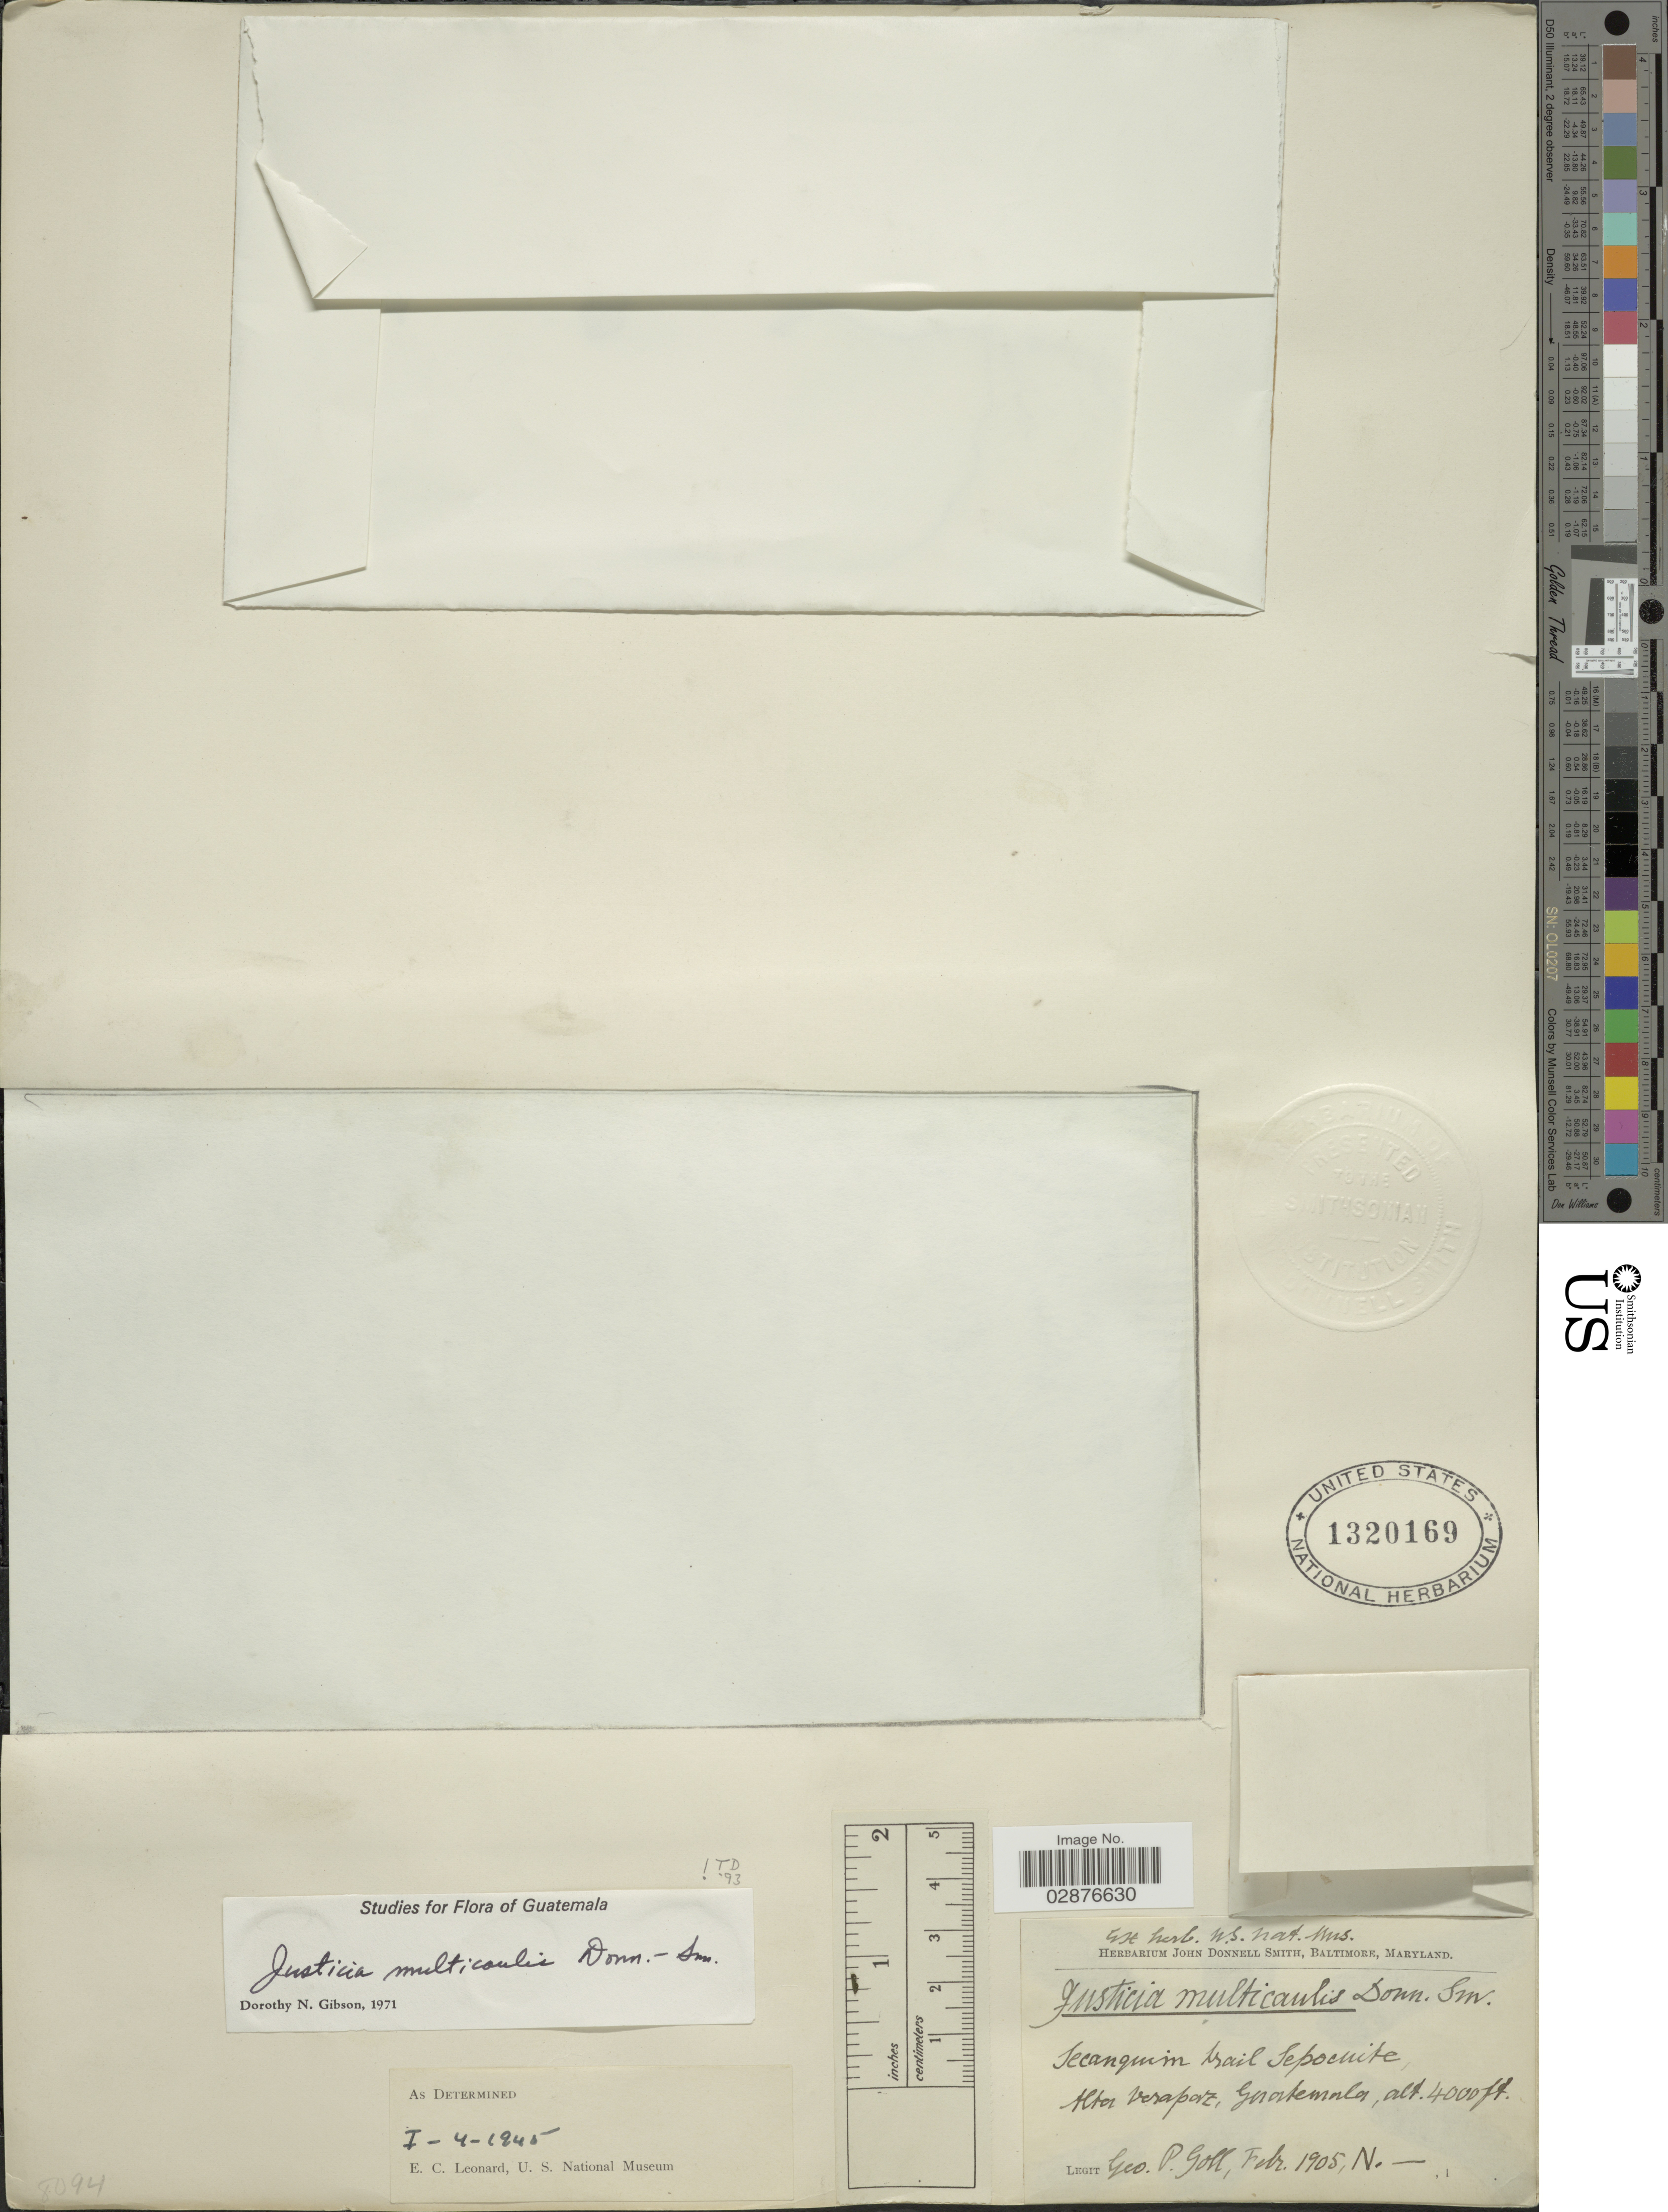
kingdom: Plantae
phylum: Tracheophyta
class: Magnoliopsida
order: Lamiales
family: Acanthaceae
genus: Justicia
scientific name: Justicia multicaulis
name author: Donn. Sm.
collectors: G. P. Goll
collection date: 1905-02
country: Guatemala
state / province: Alta Verapaz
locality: Secanquim trail Sepocuite.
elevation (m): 1219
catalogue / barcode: US 1320169